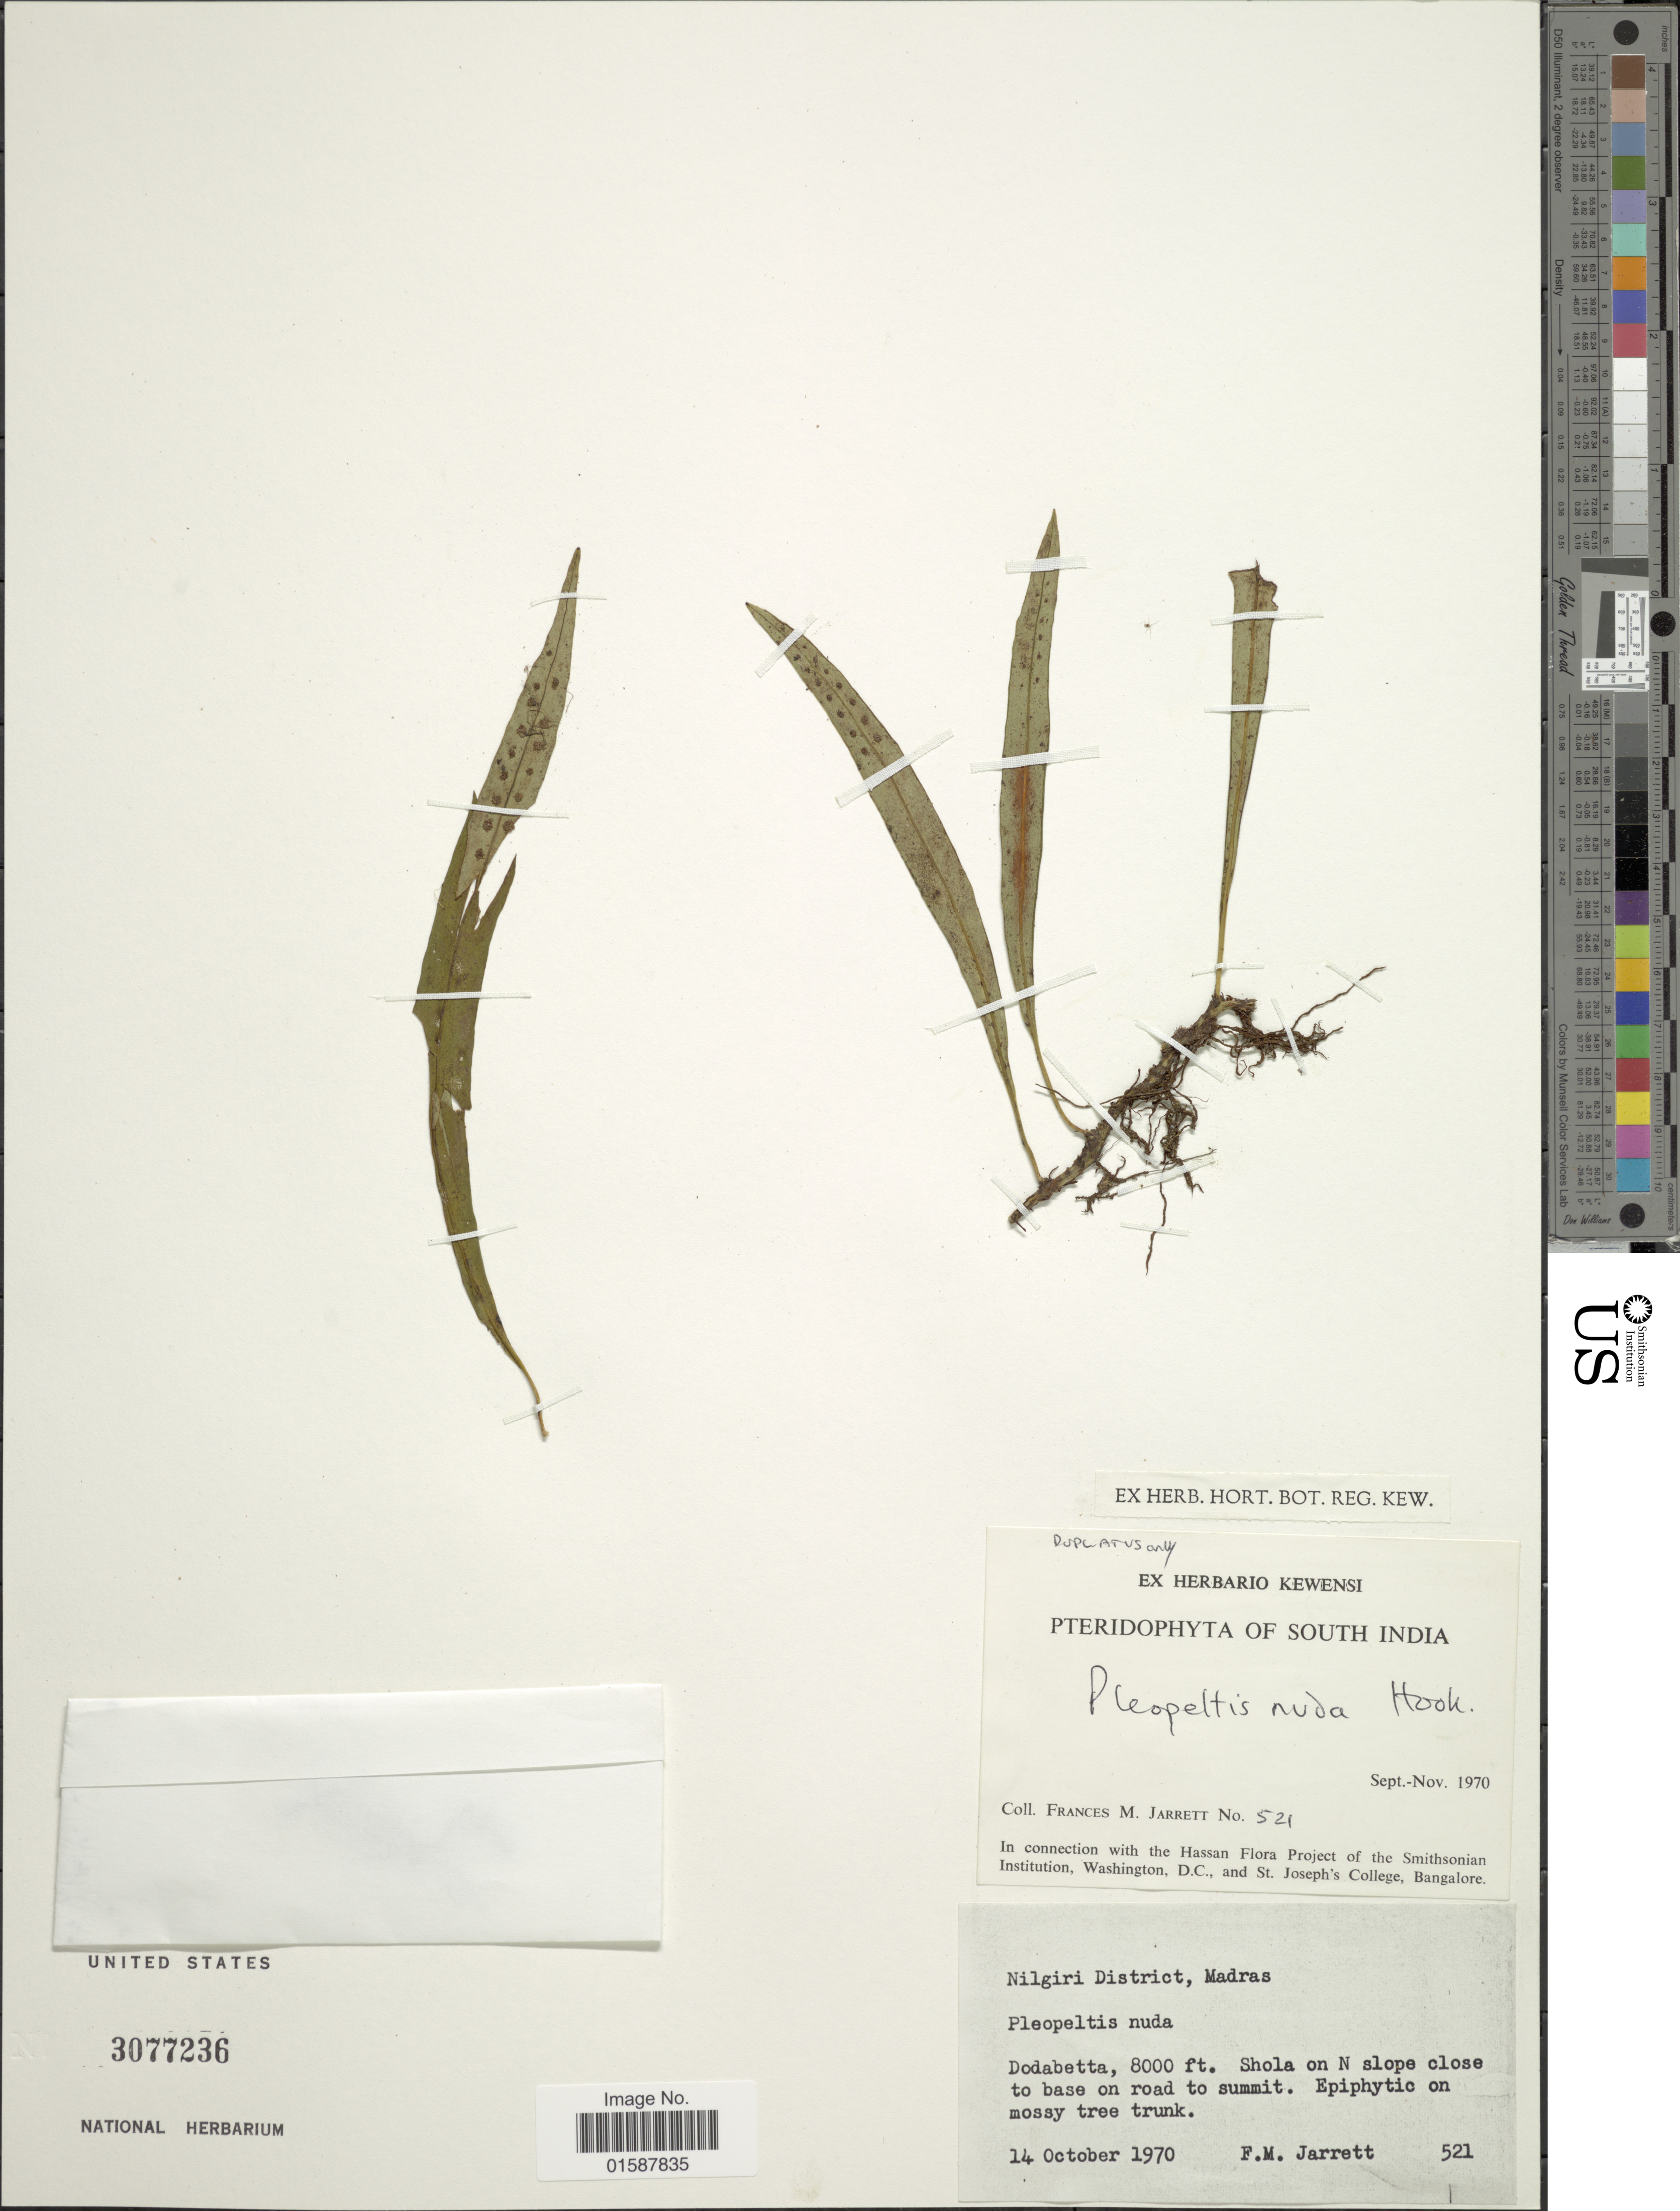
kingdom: Plantae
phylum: Tracheophyta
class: Polypodiopsida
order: Polypodiales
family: Polypodiaceae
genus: Lepisorus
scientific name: Lepisorus nuduisculum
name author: (Kunze)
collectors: F. M. Jarrett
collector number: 521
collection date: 1970-10-14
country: India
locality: South India. Nilgiri District, Madras. Dodabetta. Shola on N slope close to base on road to summit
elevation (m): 2438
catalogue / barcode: US 3077236